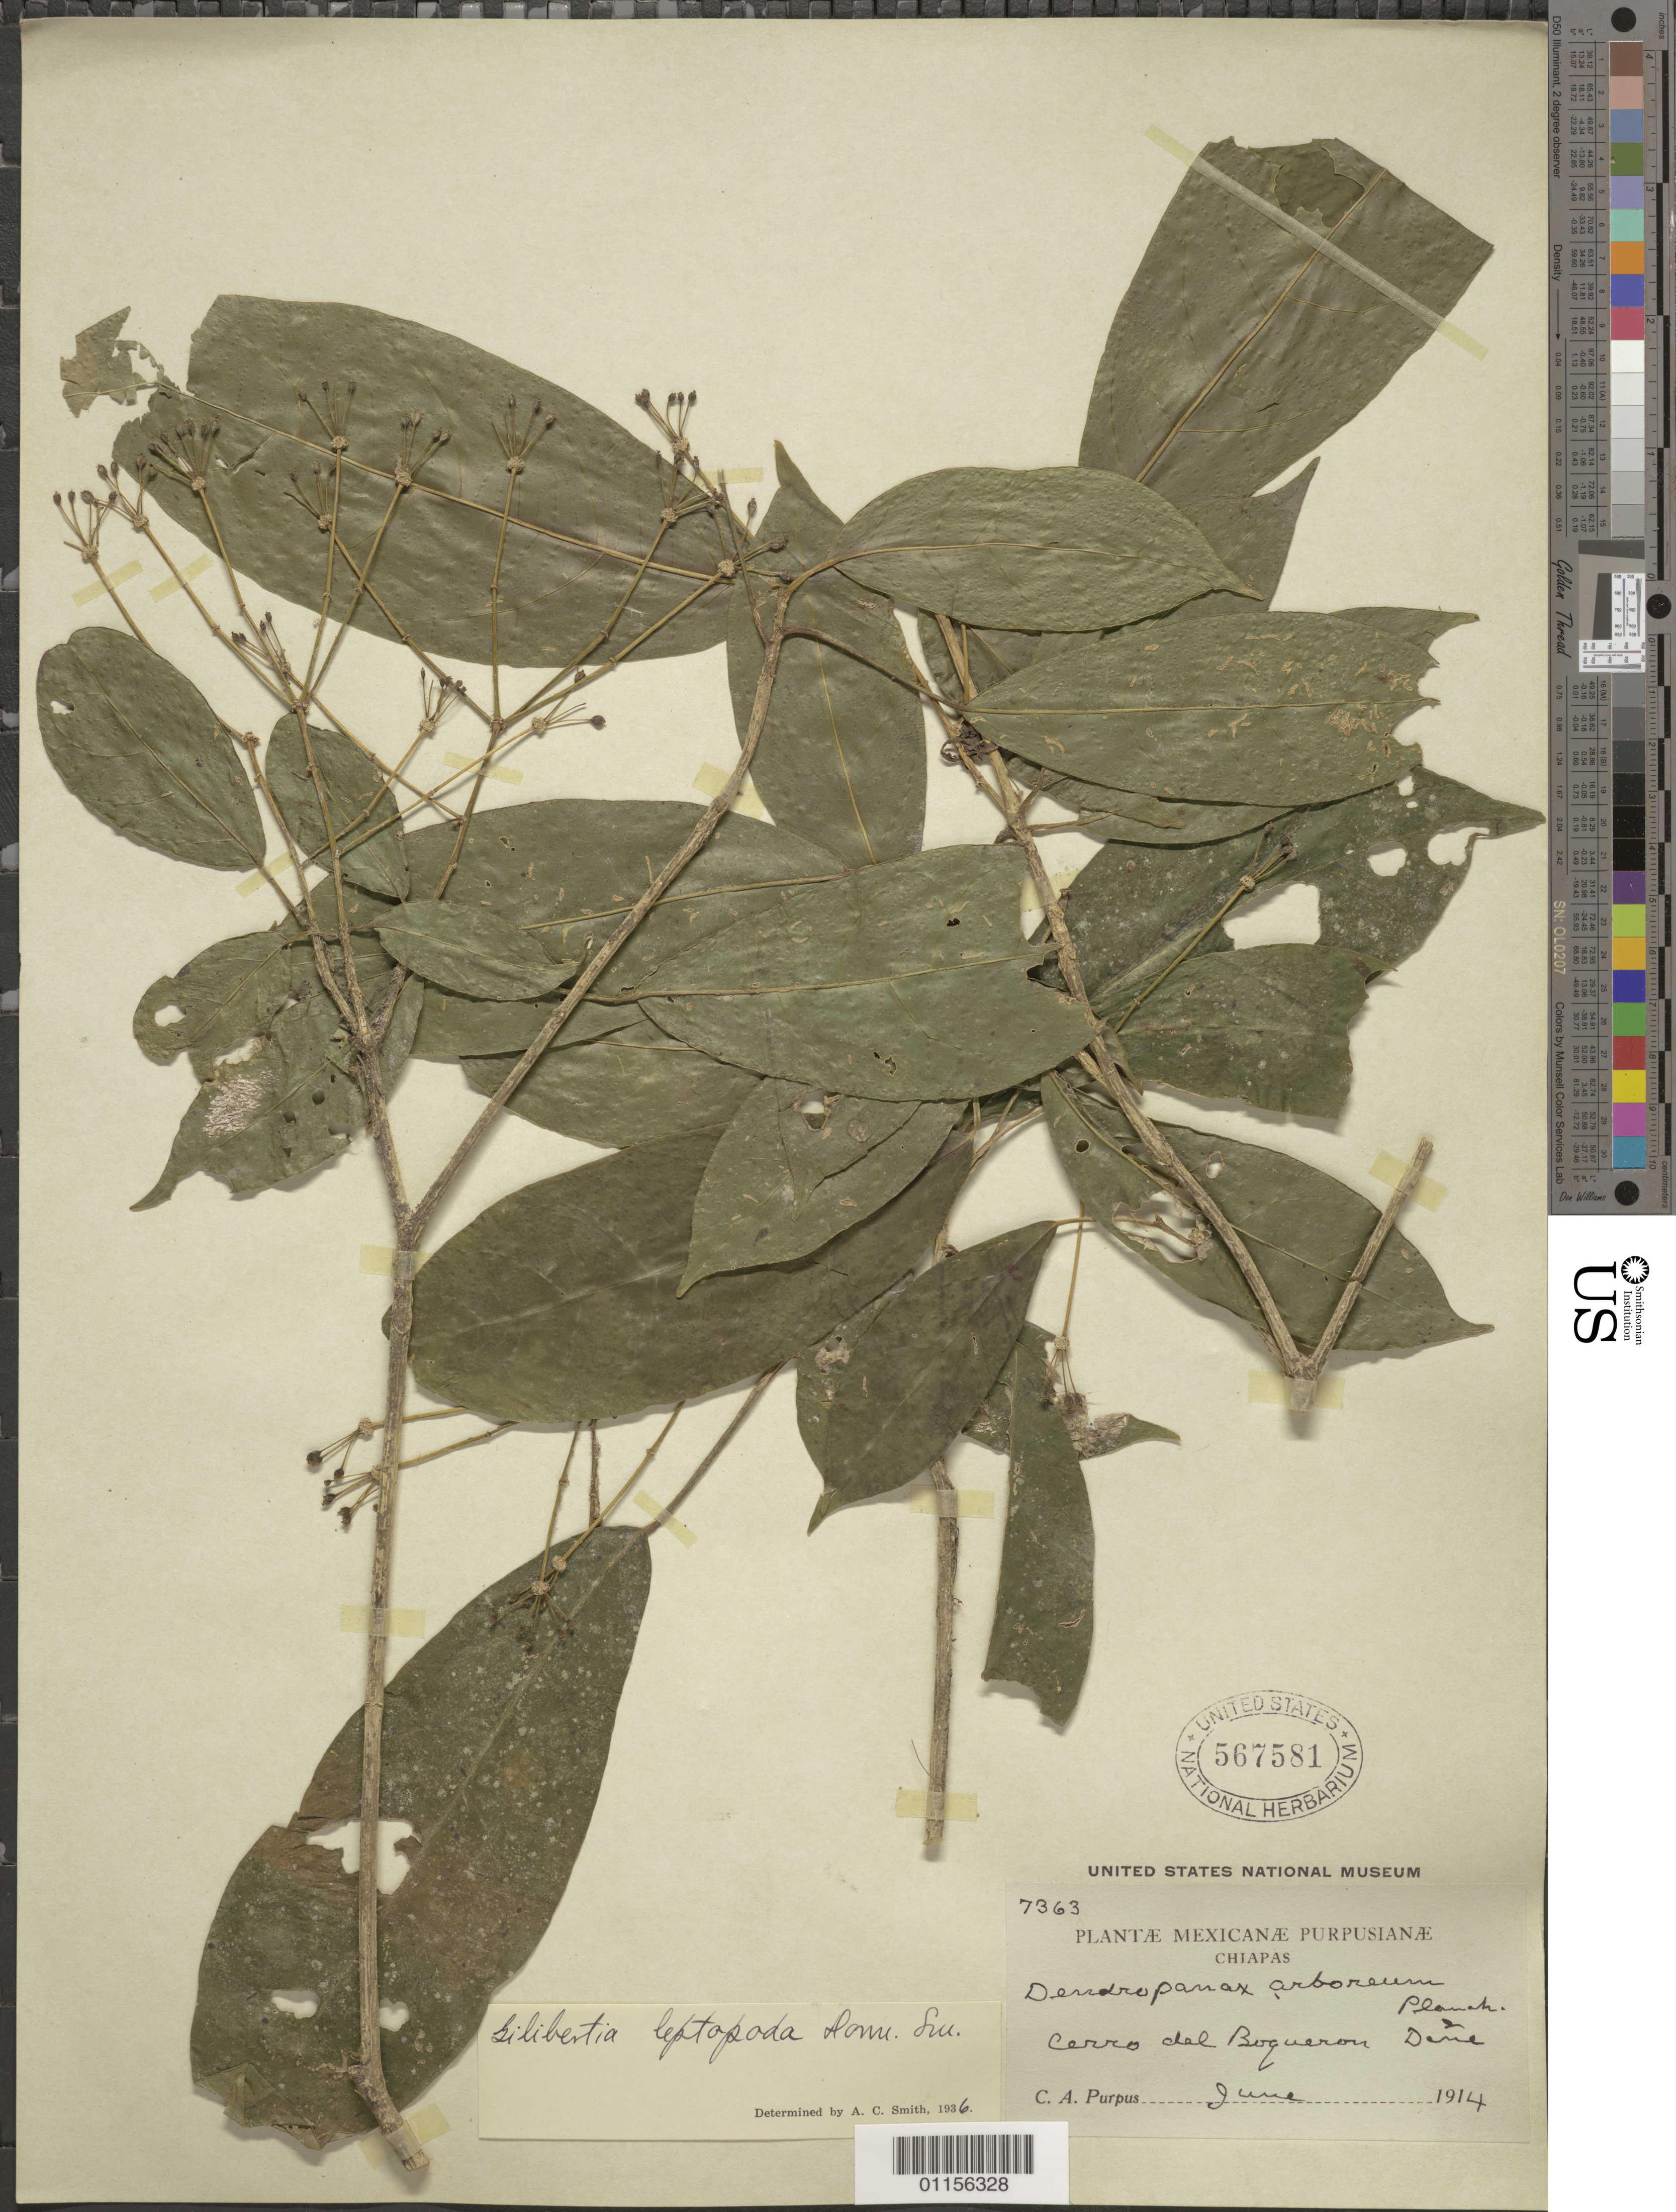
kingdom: Plantae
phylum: Tracheophyta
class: Magnoliopsida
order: Apiales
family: Araliaceae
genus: Dendropanax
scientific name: Dendropanax leptopodus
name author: (Donn. Sm.) A.C. Sm.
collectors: C. A. Purpus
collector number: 7363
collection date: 1914-06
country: Mexico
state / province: Chiapas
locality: Cerro Boqueron.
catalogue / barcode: US 567581